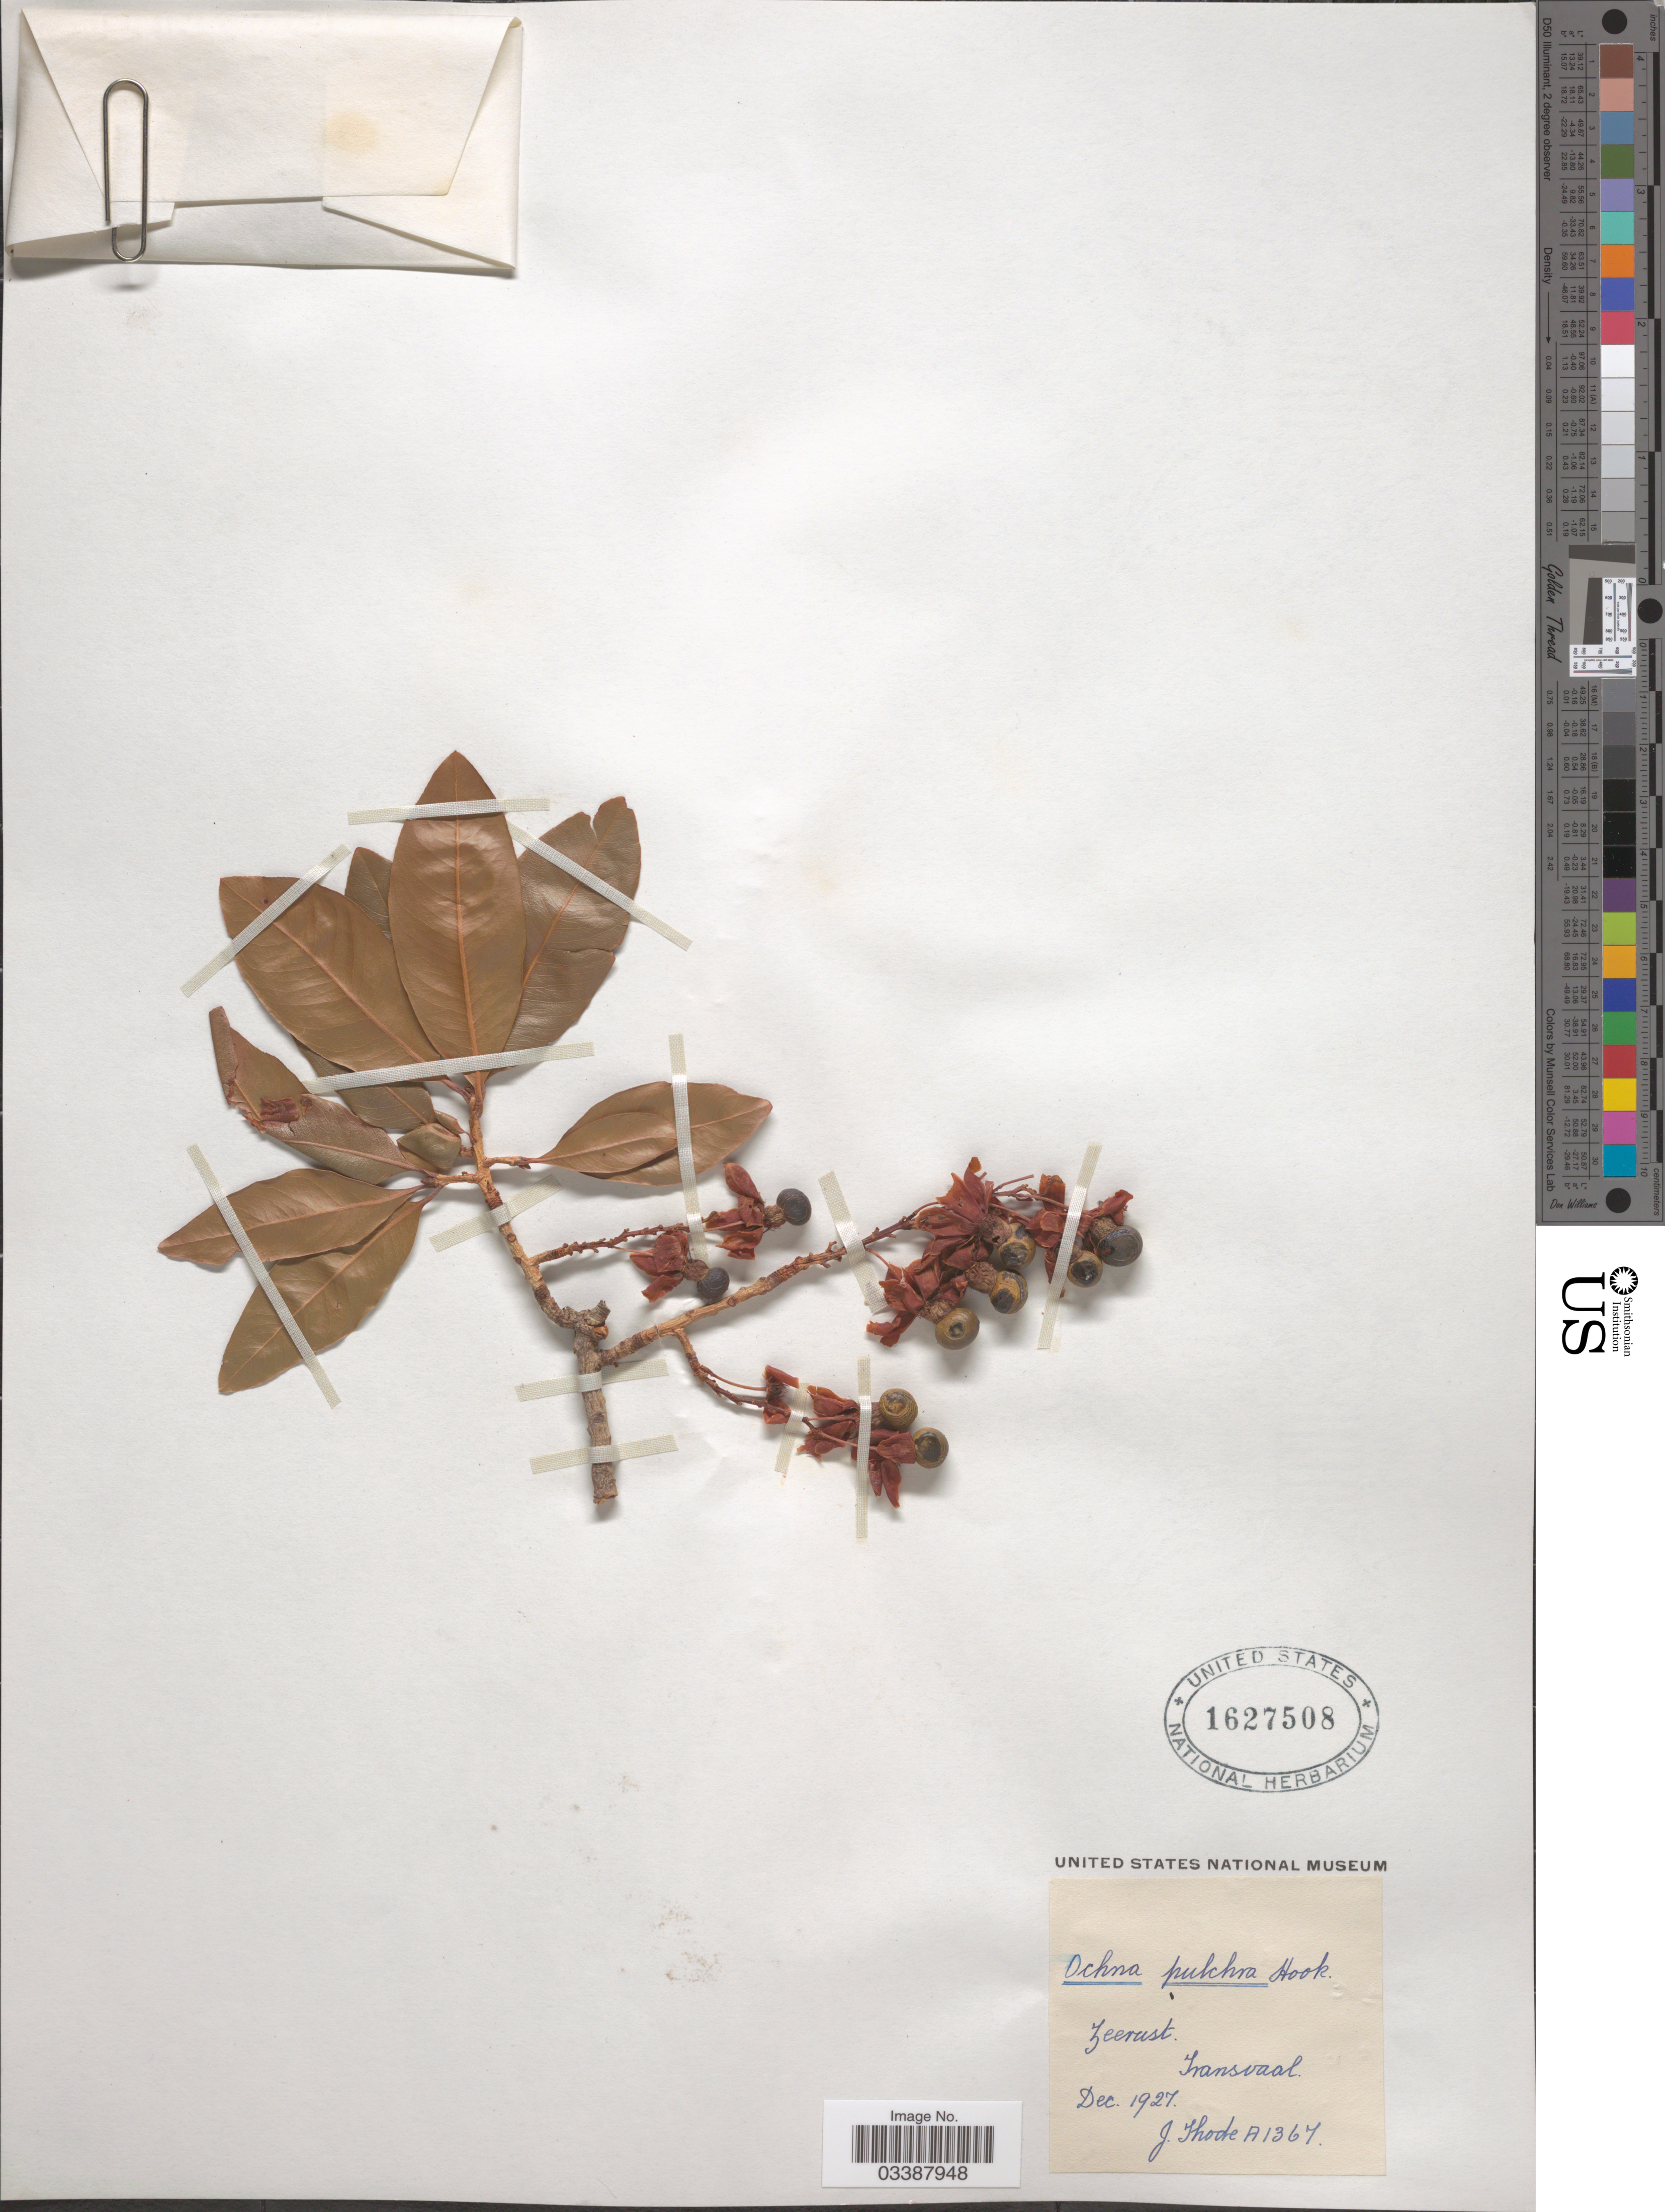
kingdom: Plantae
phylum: Tracheophyta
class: Magnoliopsida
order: Malpighiales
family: Ochnaceae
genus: Ochna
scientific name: Ochna pulchra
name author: Hook.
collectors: J. Thode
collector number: A1367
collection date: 1927-12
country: South Africa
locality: Zeerust. Transvaal.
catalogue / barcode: US 1627508